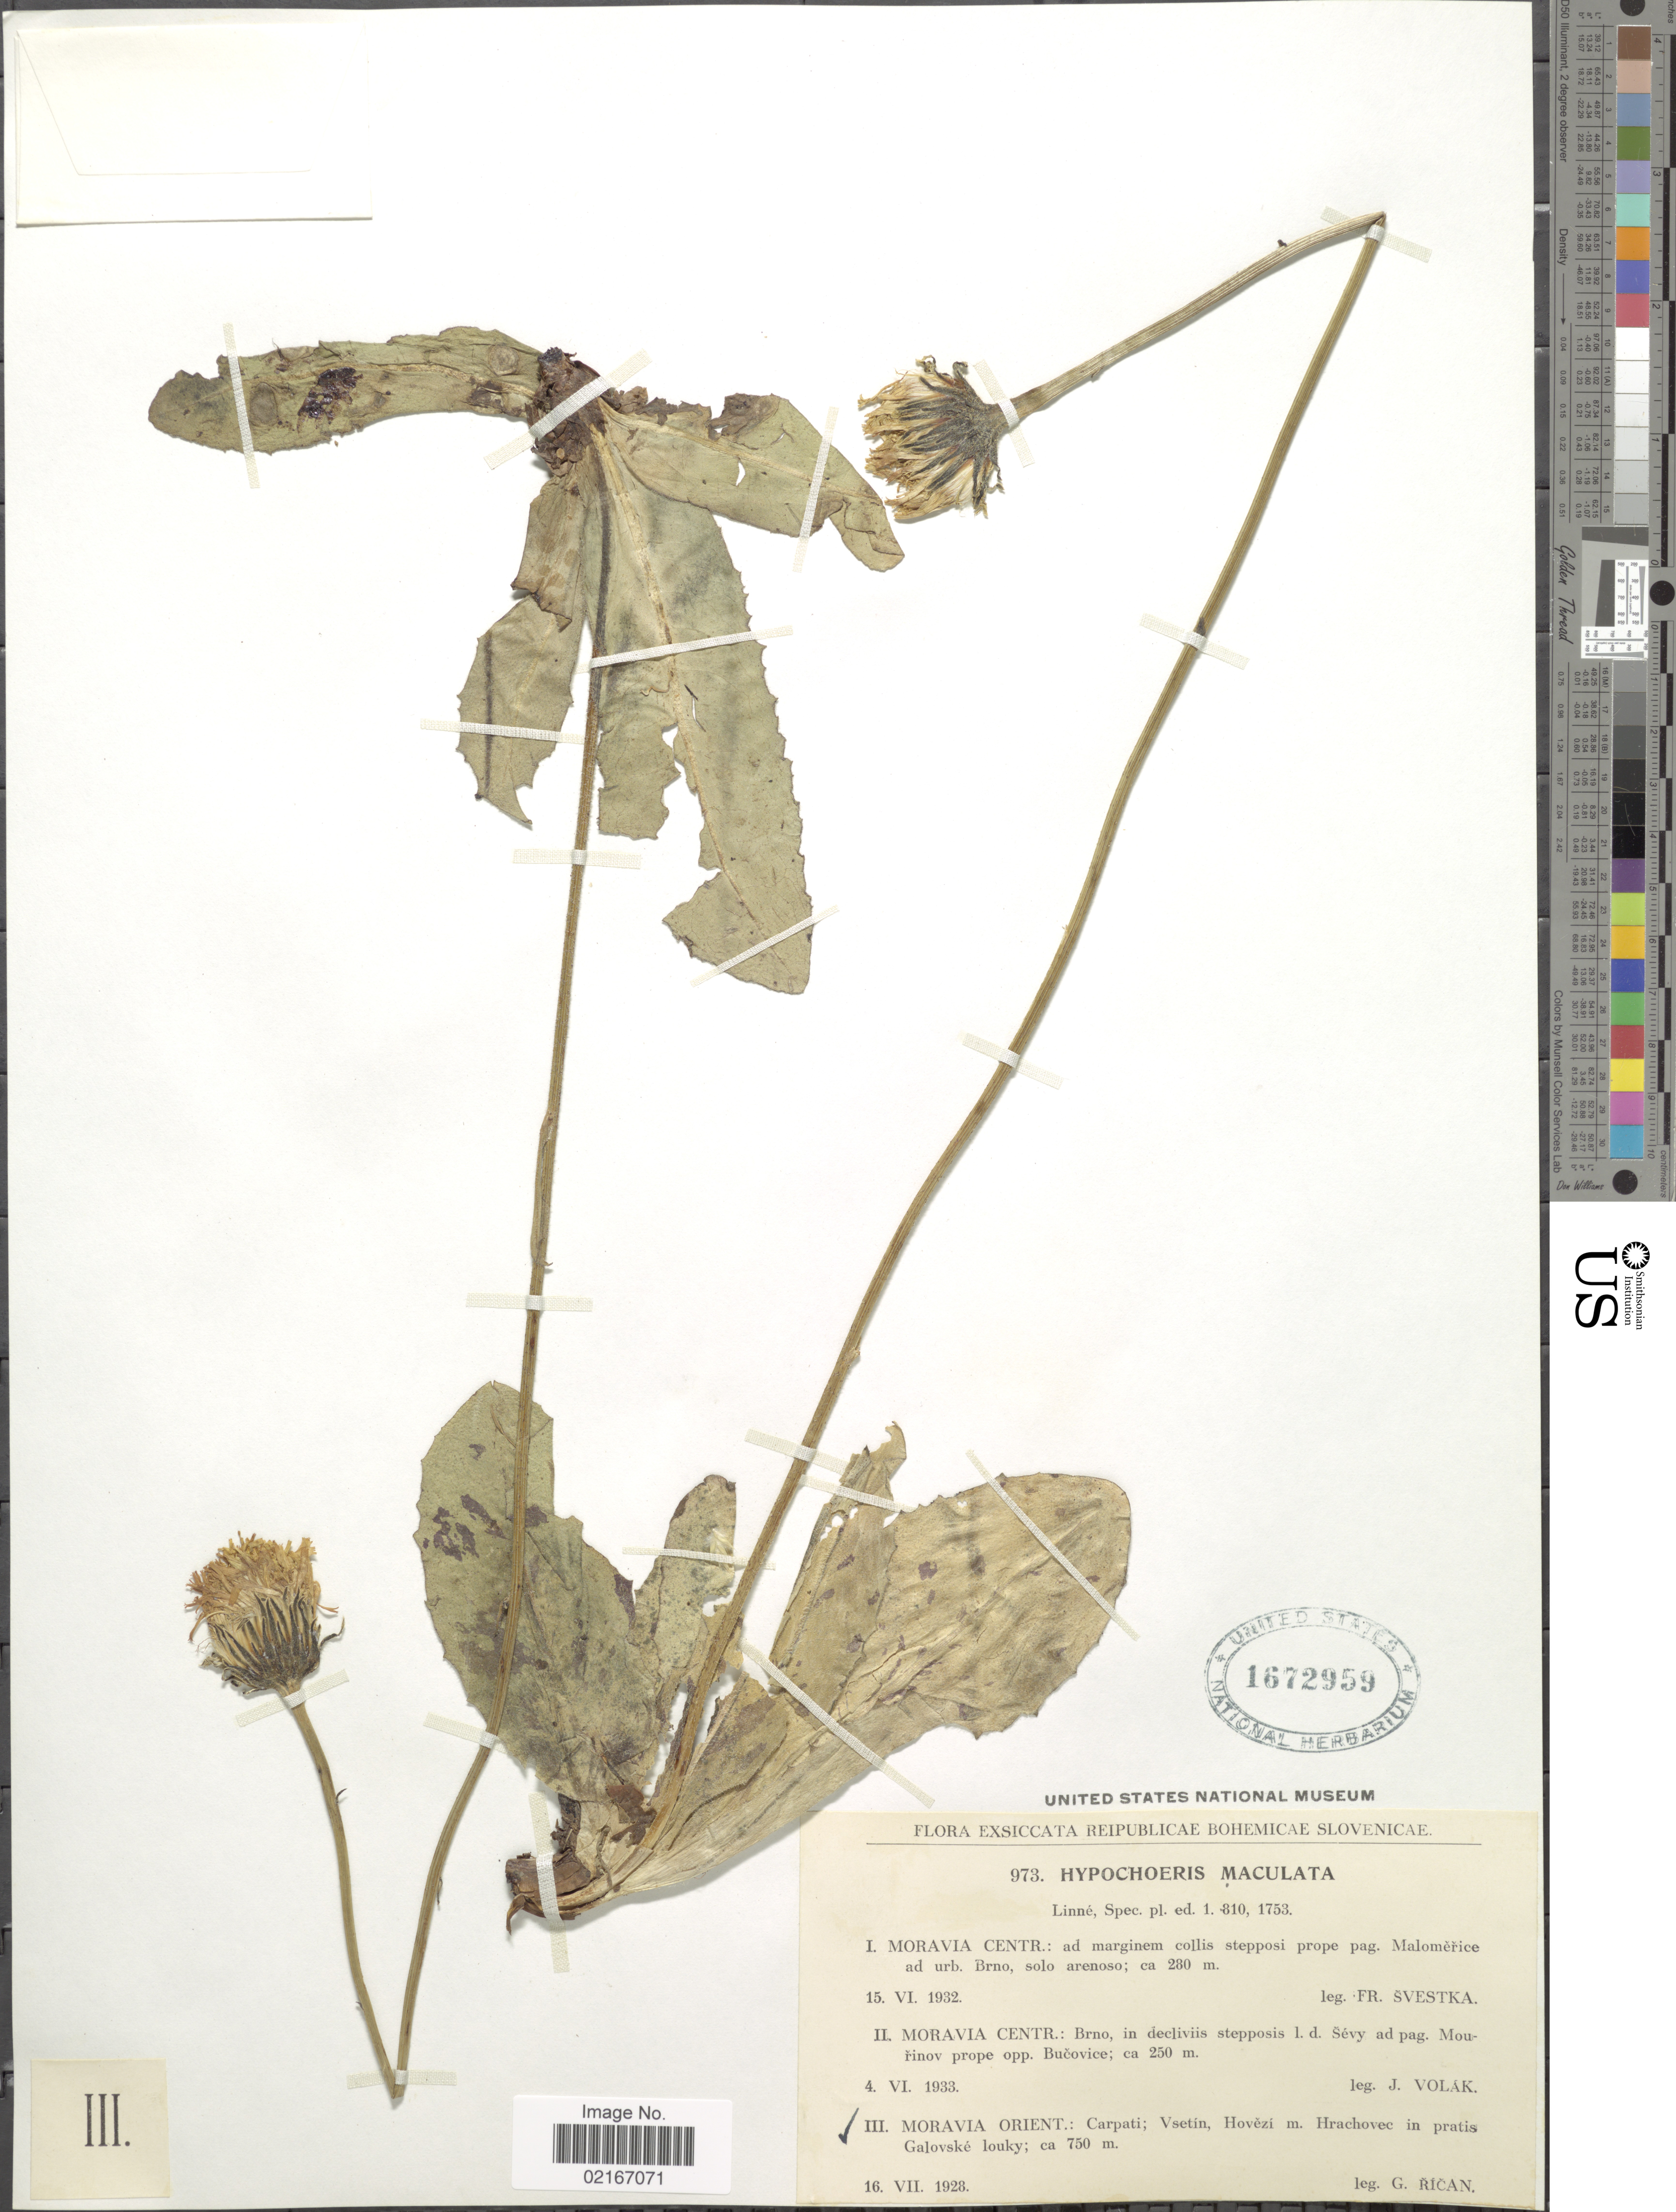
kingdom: Plantae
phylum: Tracheophyta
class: Magnoliopsida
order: Asterales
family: Asteraceae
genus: Hypochaeris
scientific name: Hypochaeris maculata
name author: L.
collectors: G. Rican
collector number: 973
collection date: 1928-07-16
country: Czechia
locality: Moravia Orient: Carpati; Vsetin, Hovezi, m. Hrachovec in pratis Galovske louky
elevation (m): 750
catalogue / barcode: US 1672959